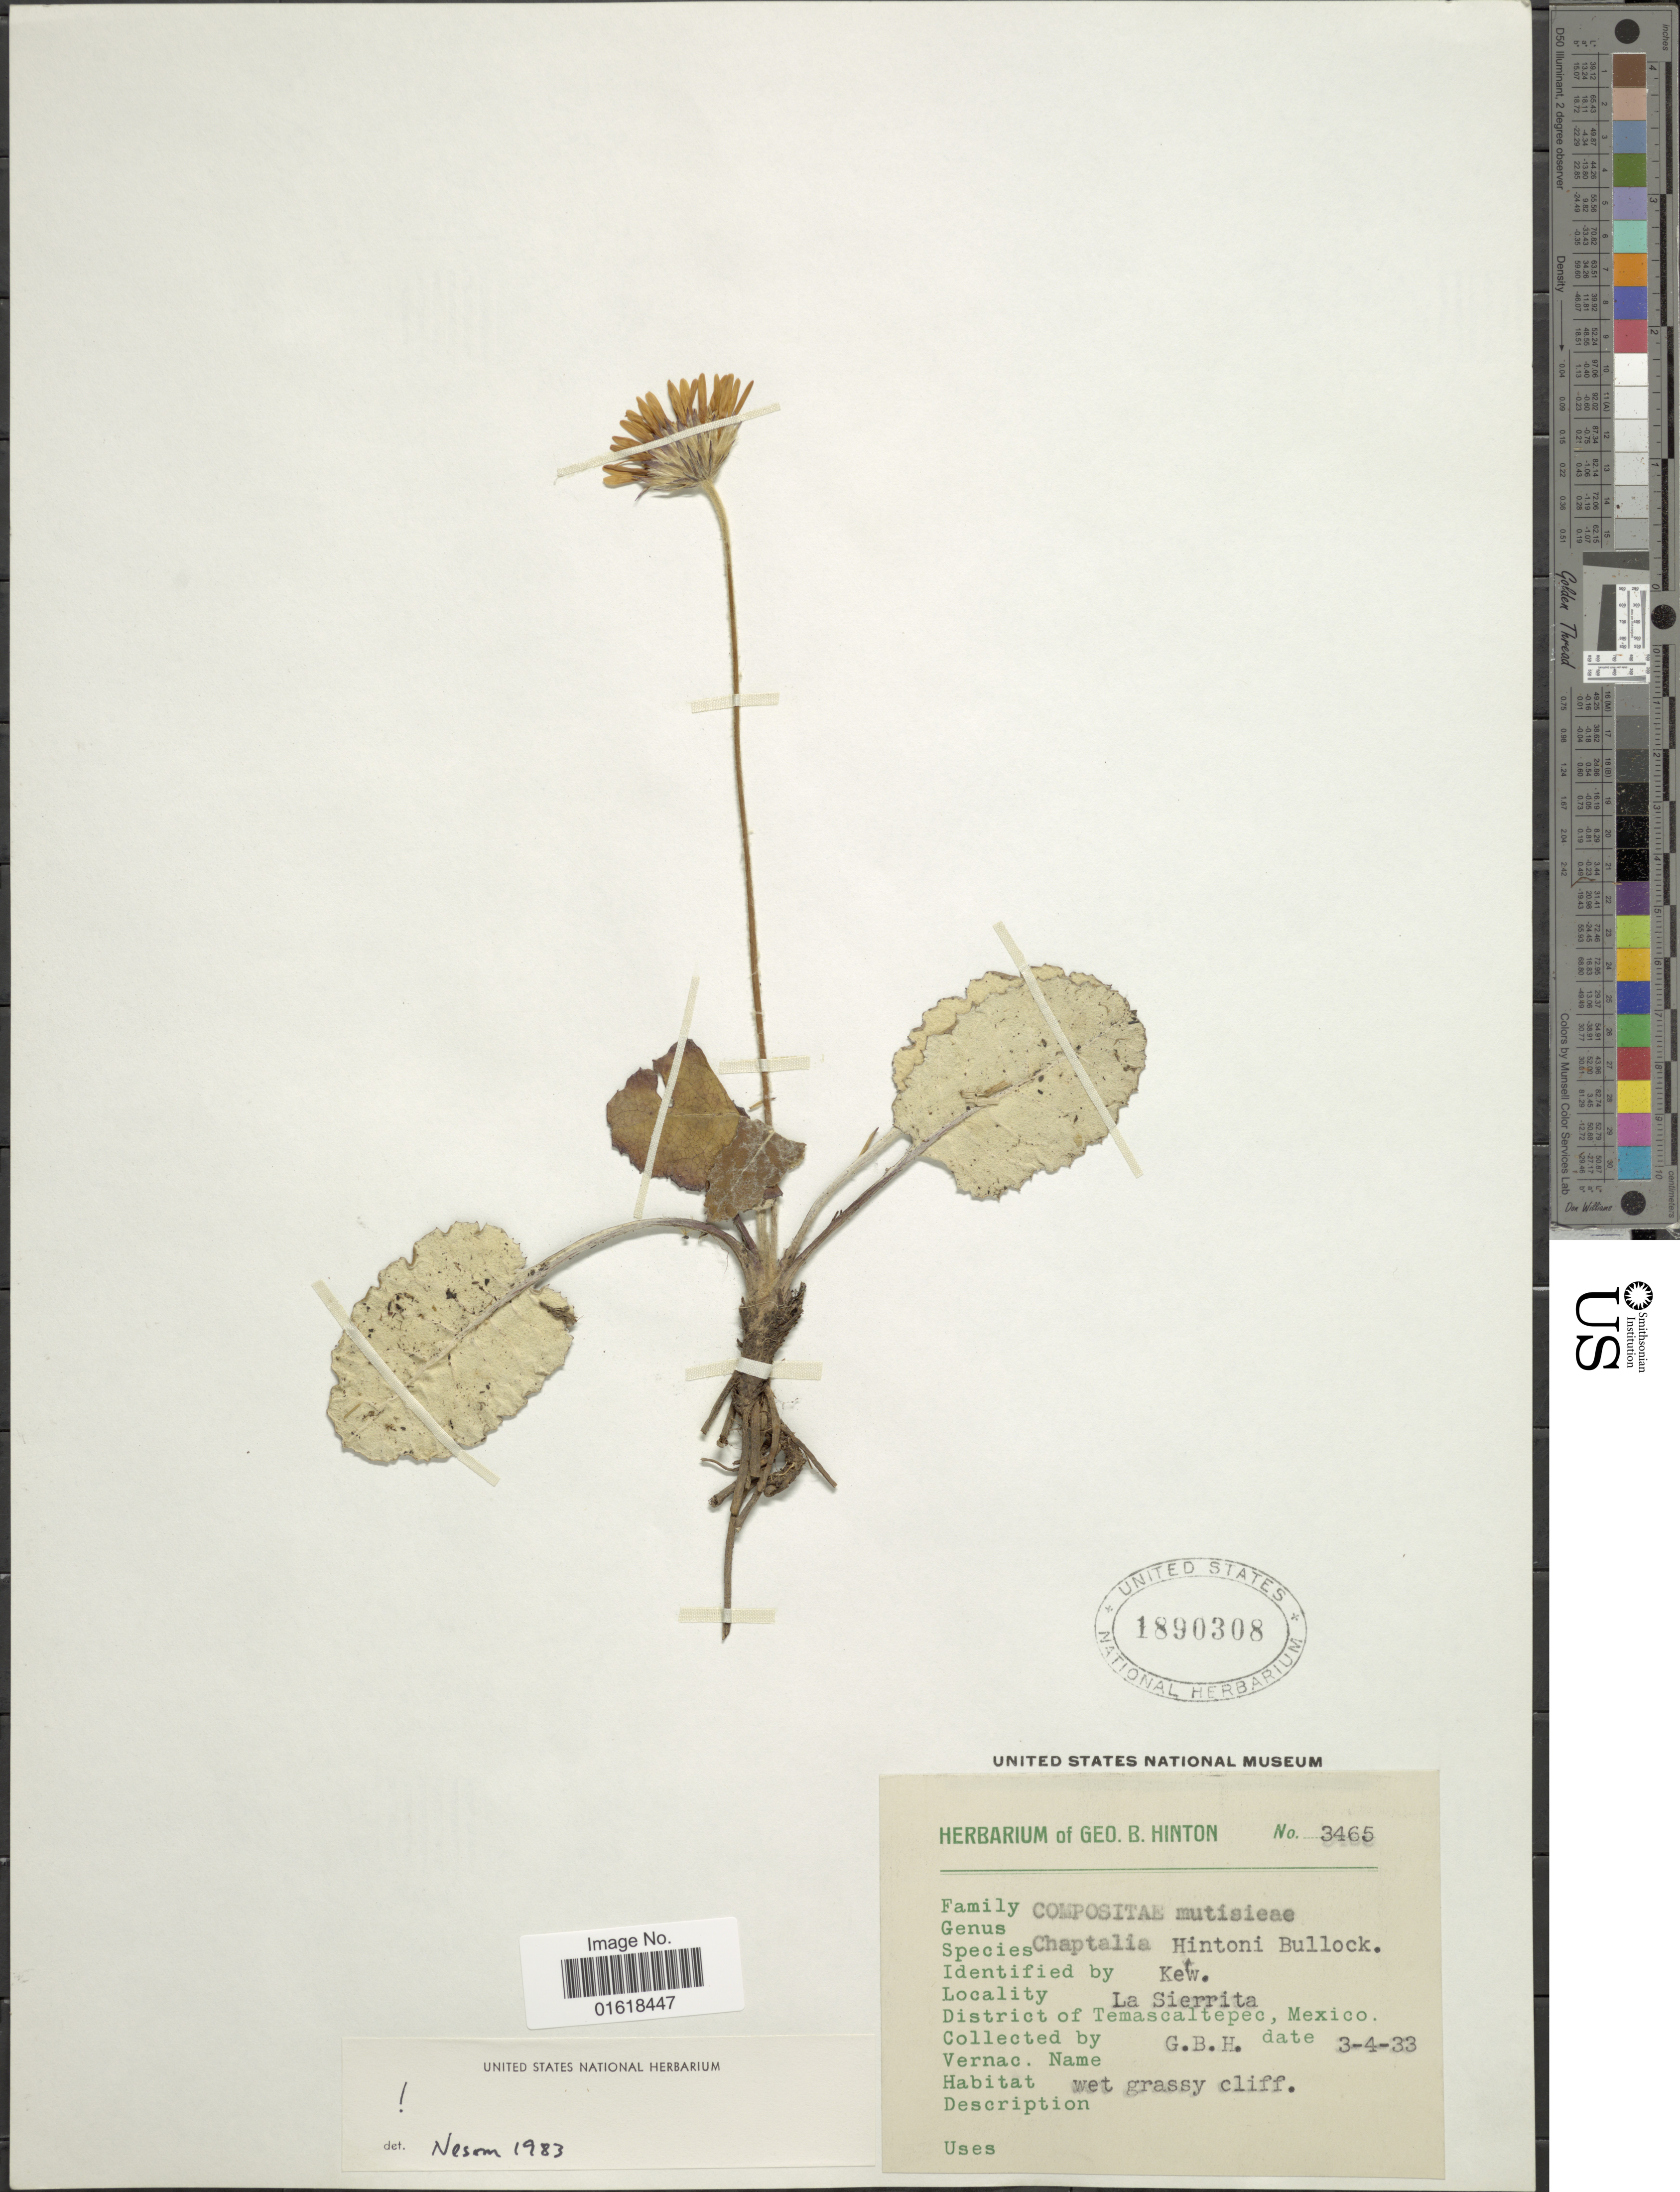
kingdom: Plantae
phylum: Tracheophyta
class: Magnoliopsida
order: Asterales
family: Asteraceae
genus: Chaptalia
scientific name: Chaptalia hintoni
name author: Bullock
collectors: G. B. Hinton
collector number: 3465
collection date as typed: Transcribed d/m/y: 4/3/33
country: Mexico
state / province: México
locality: La Sierrita. District of Temascaltepec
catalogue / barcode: US 1890308